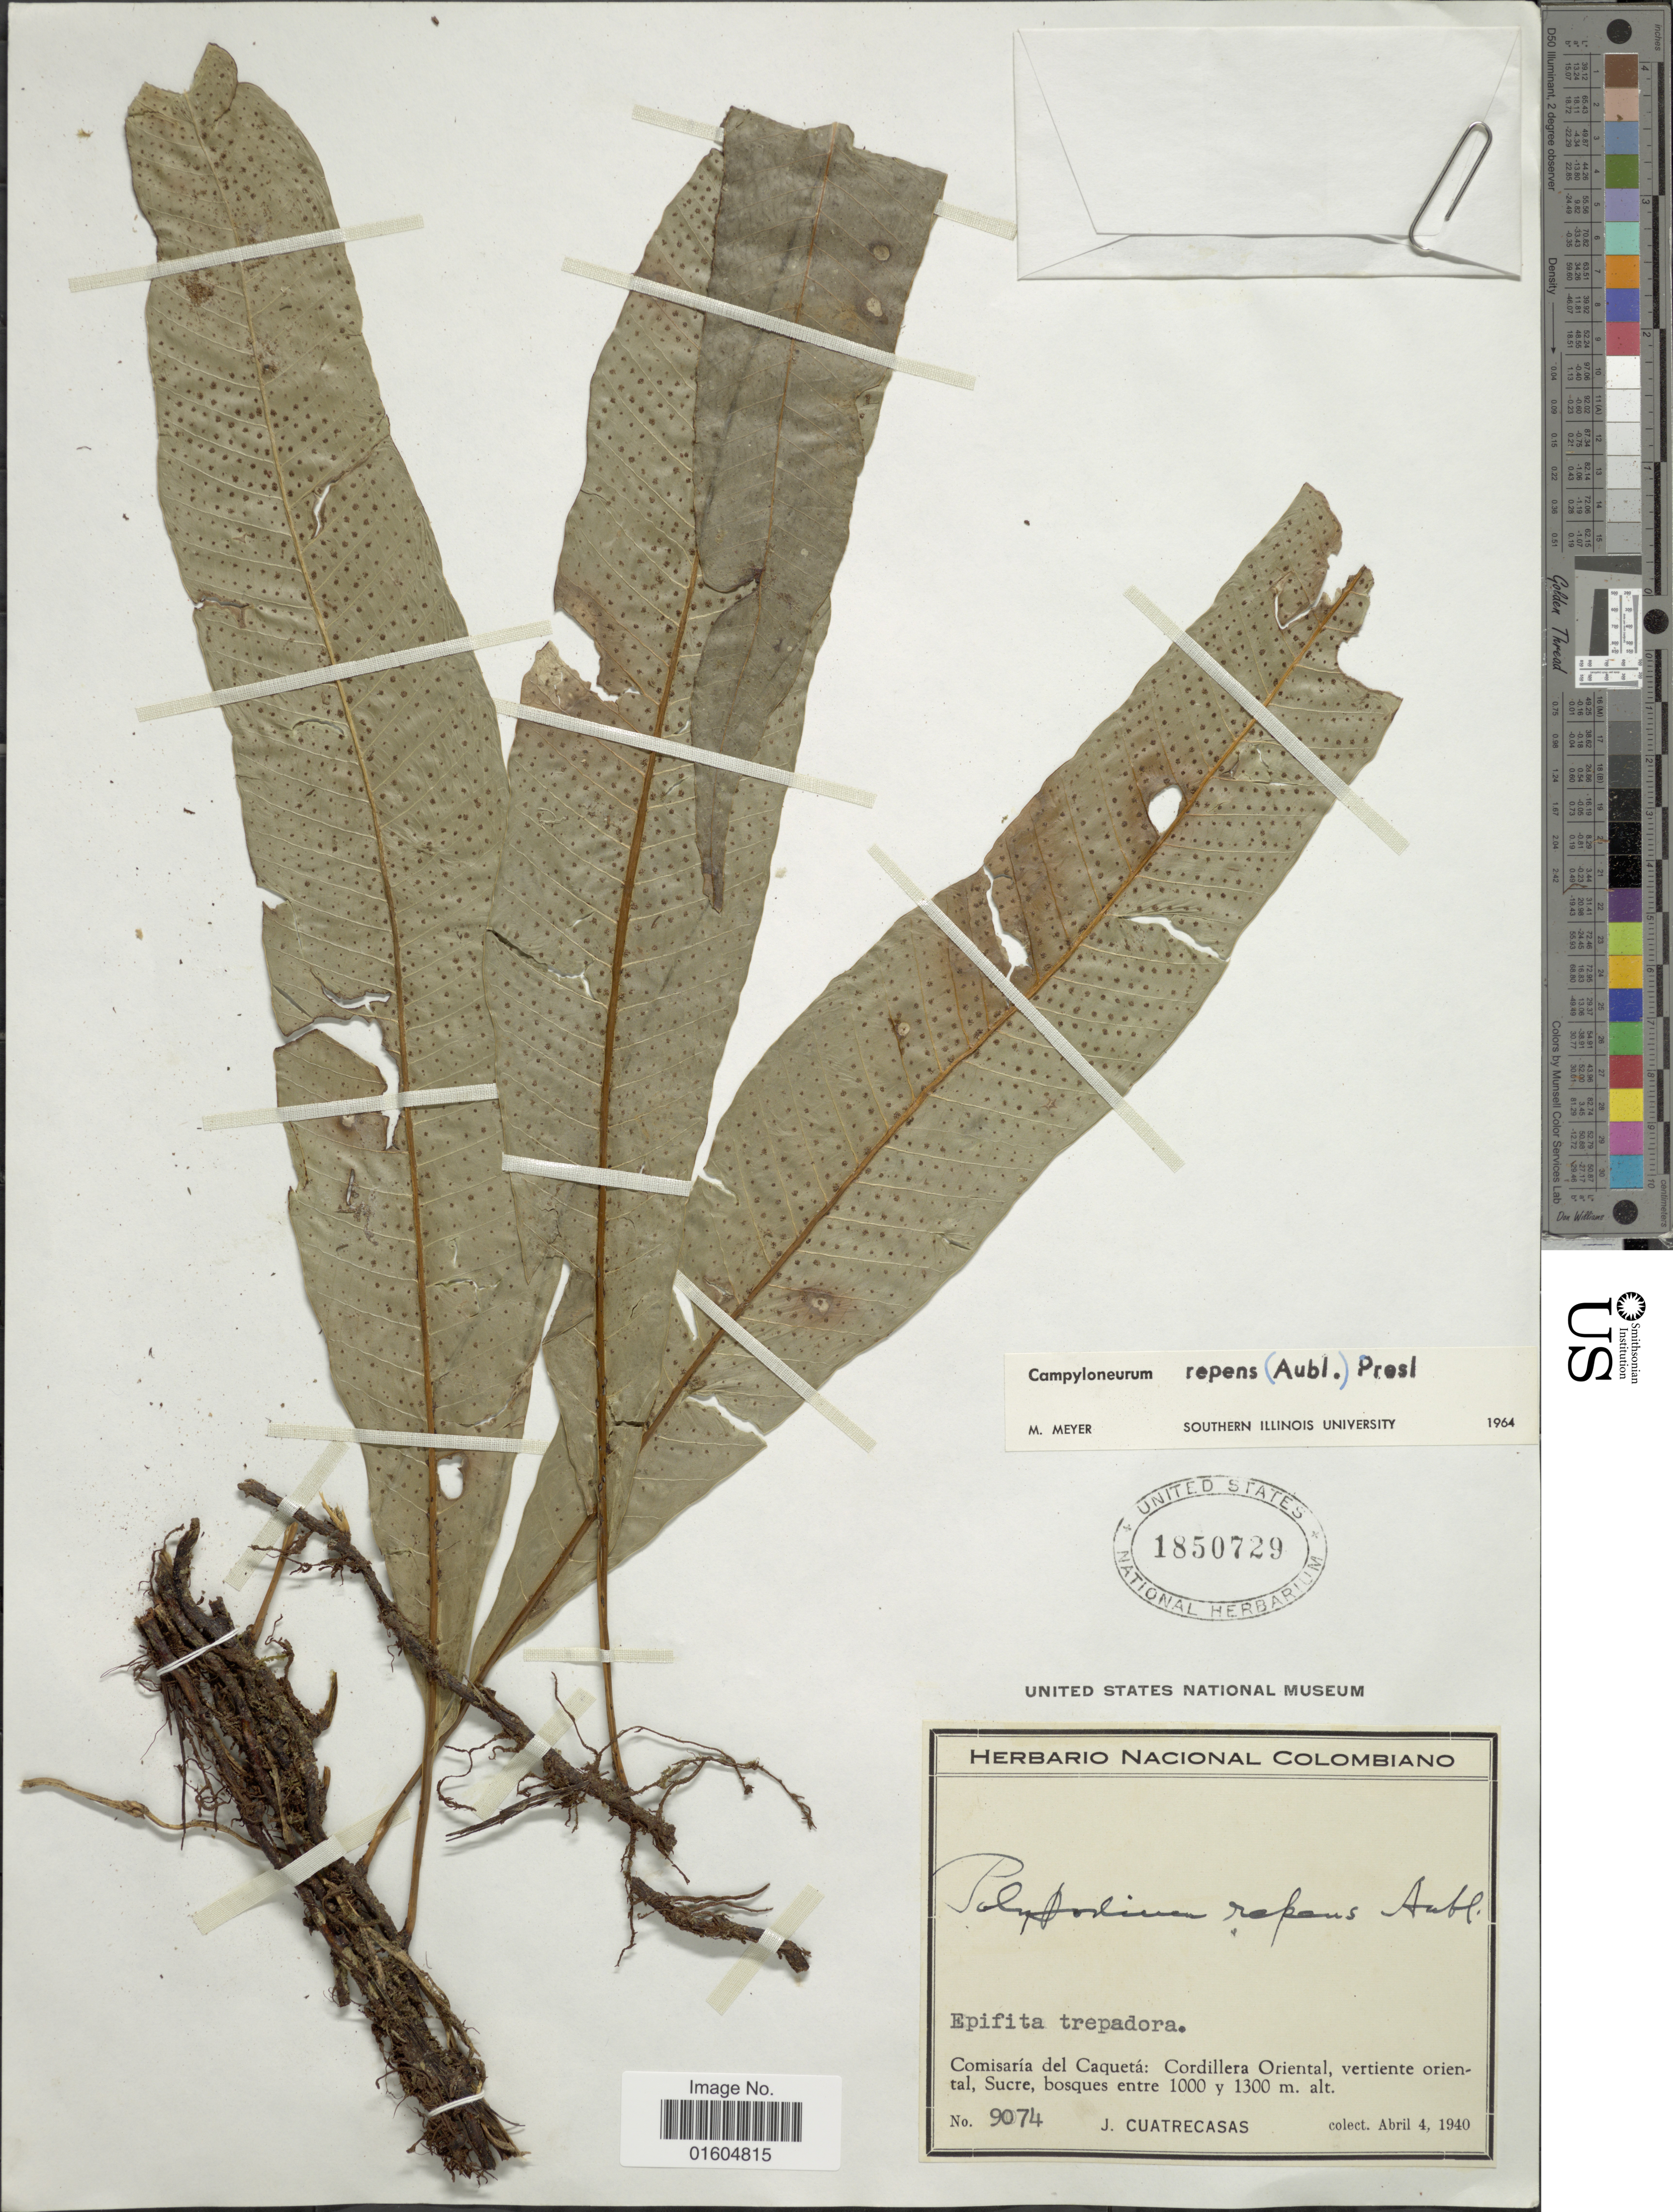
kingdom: Plantae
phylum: Tracheophyta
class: Polypodiopsida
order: Polypodiales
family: Polypodiaceae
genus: Campyloneurum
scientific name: Campyloneurum repens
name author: (Aubl.) C. Presl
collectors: J. Cuatrecasas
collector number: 9074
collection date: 1940-04-04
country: Colombia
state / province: Caquetá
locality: Colombiano. Comisaria del Caqueta: Cordillera Oriental, vertiente oriental, Sucre, bosques entre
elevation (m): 1000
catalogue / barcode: US 1850729